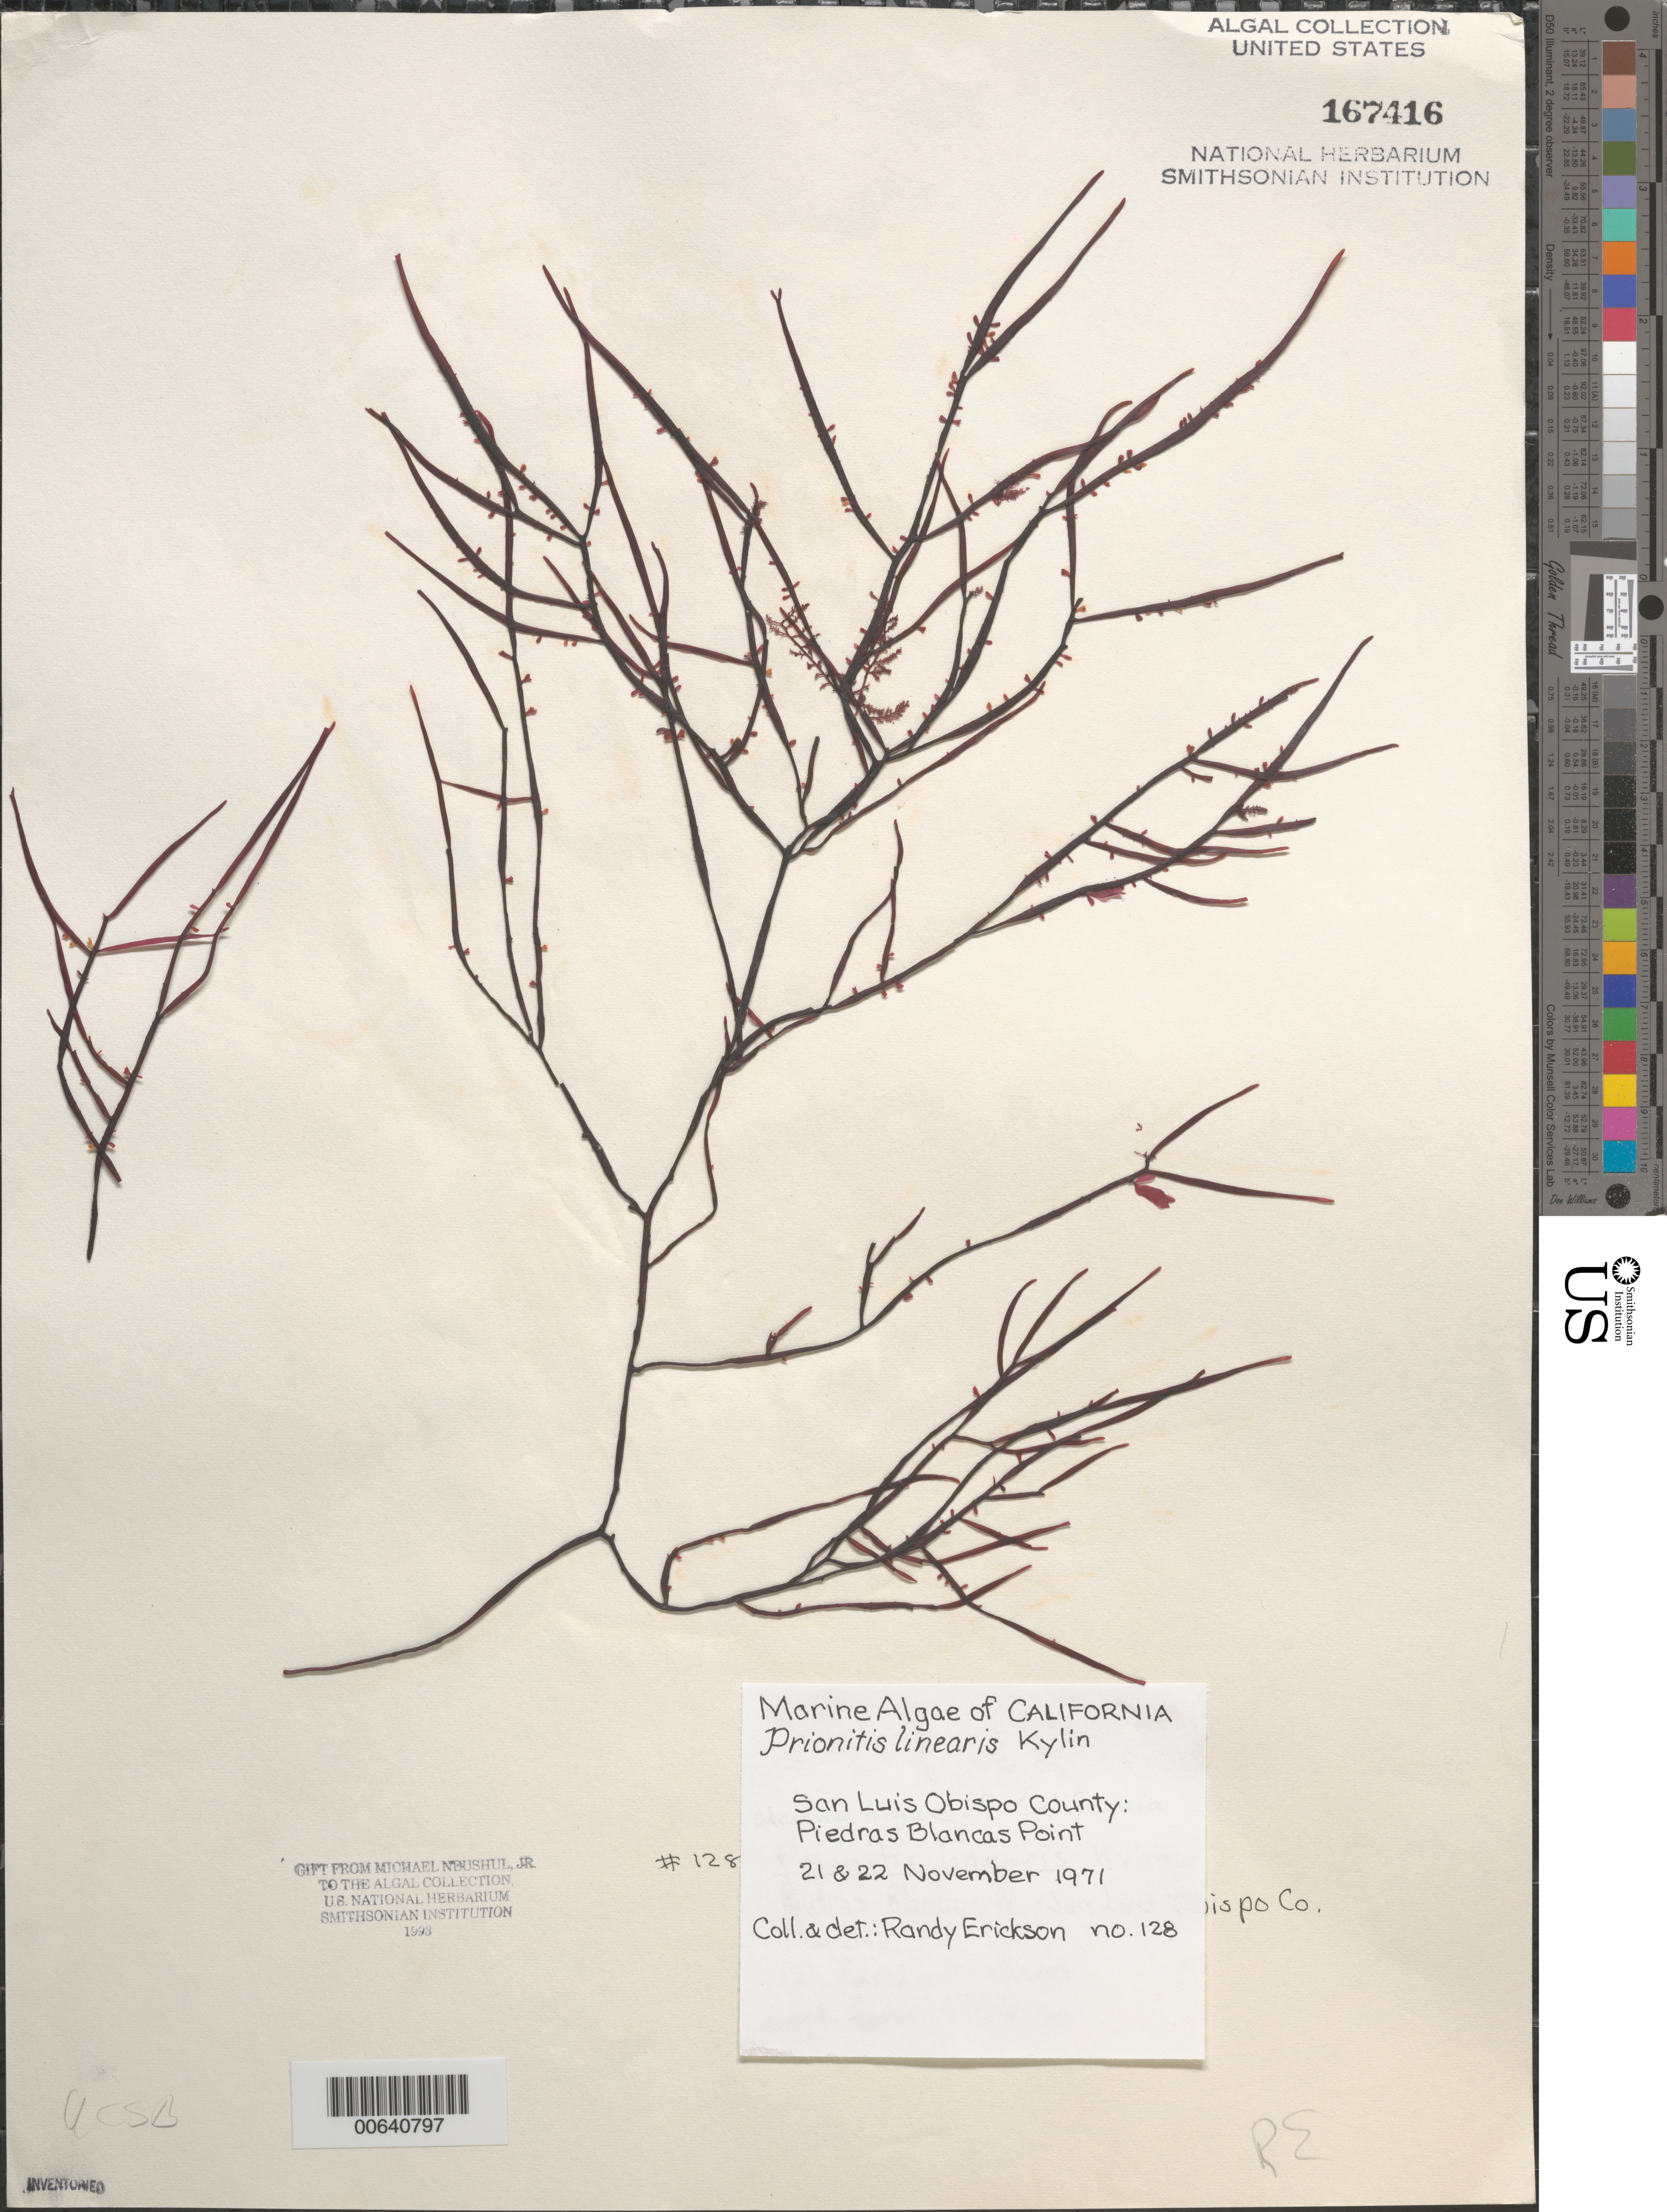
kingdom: Plantae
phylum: Rhodophyta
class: Florideophyceae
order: Cryptonemiales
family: Cryptonemiaceae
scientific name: Prionitis linearis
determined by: Erickson, R.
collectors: R. Erickson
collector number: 128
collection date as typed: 21 Nov 1971 and 22 Nov 1971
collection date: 1971-11-21,1971-11-22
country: United States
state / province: California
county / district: San Luis Obispo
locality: Piedras Blancas Point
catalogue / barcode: US 167416